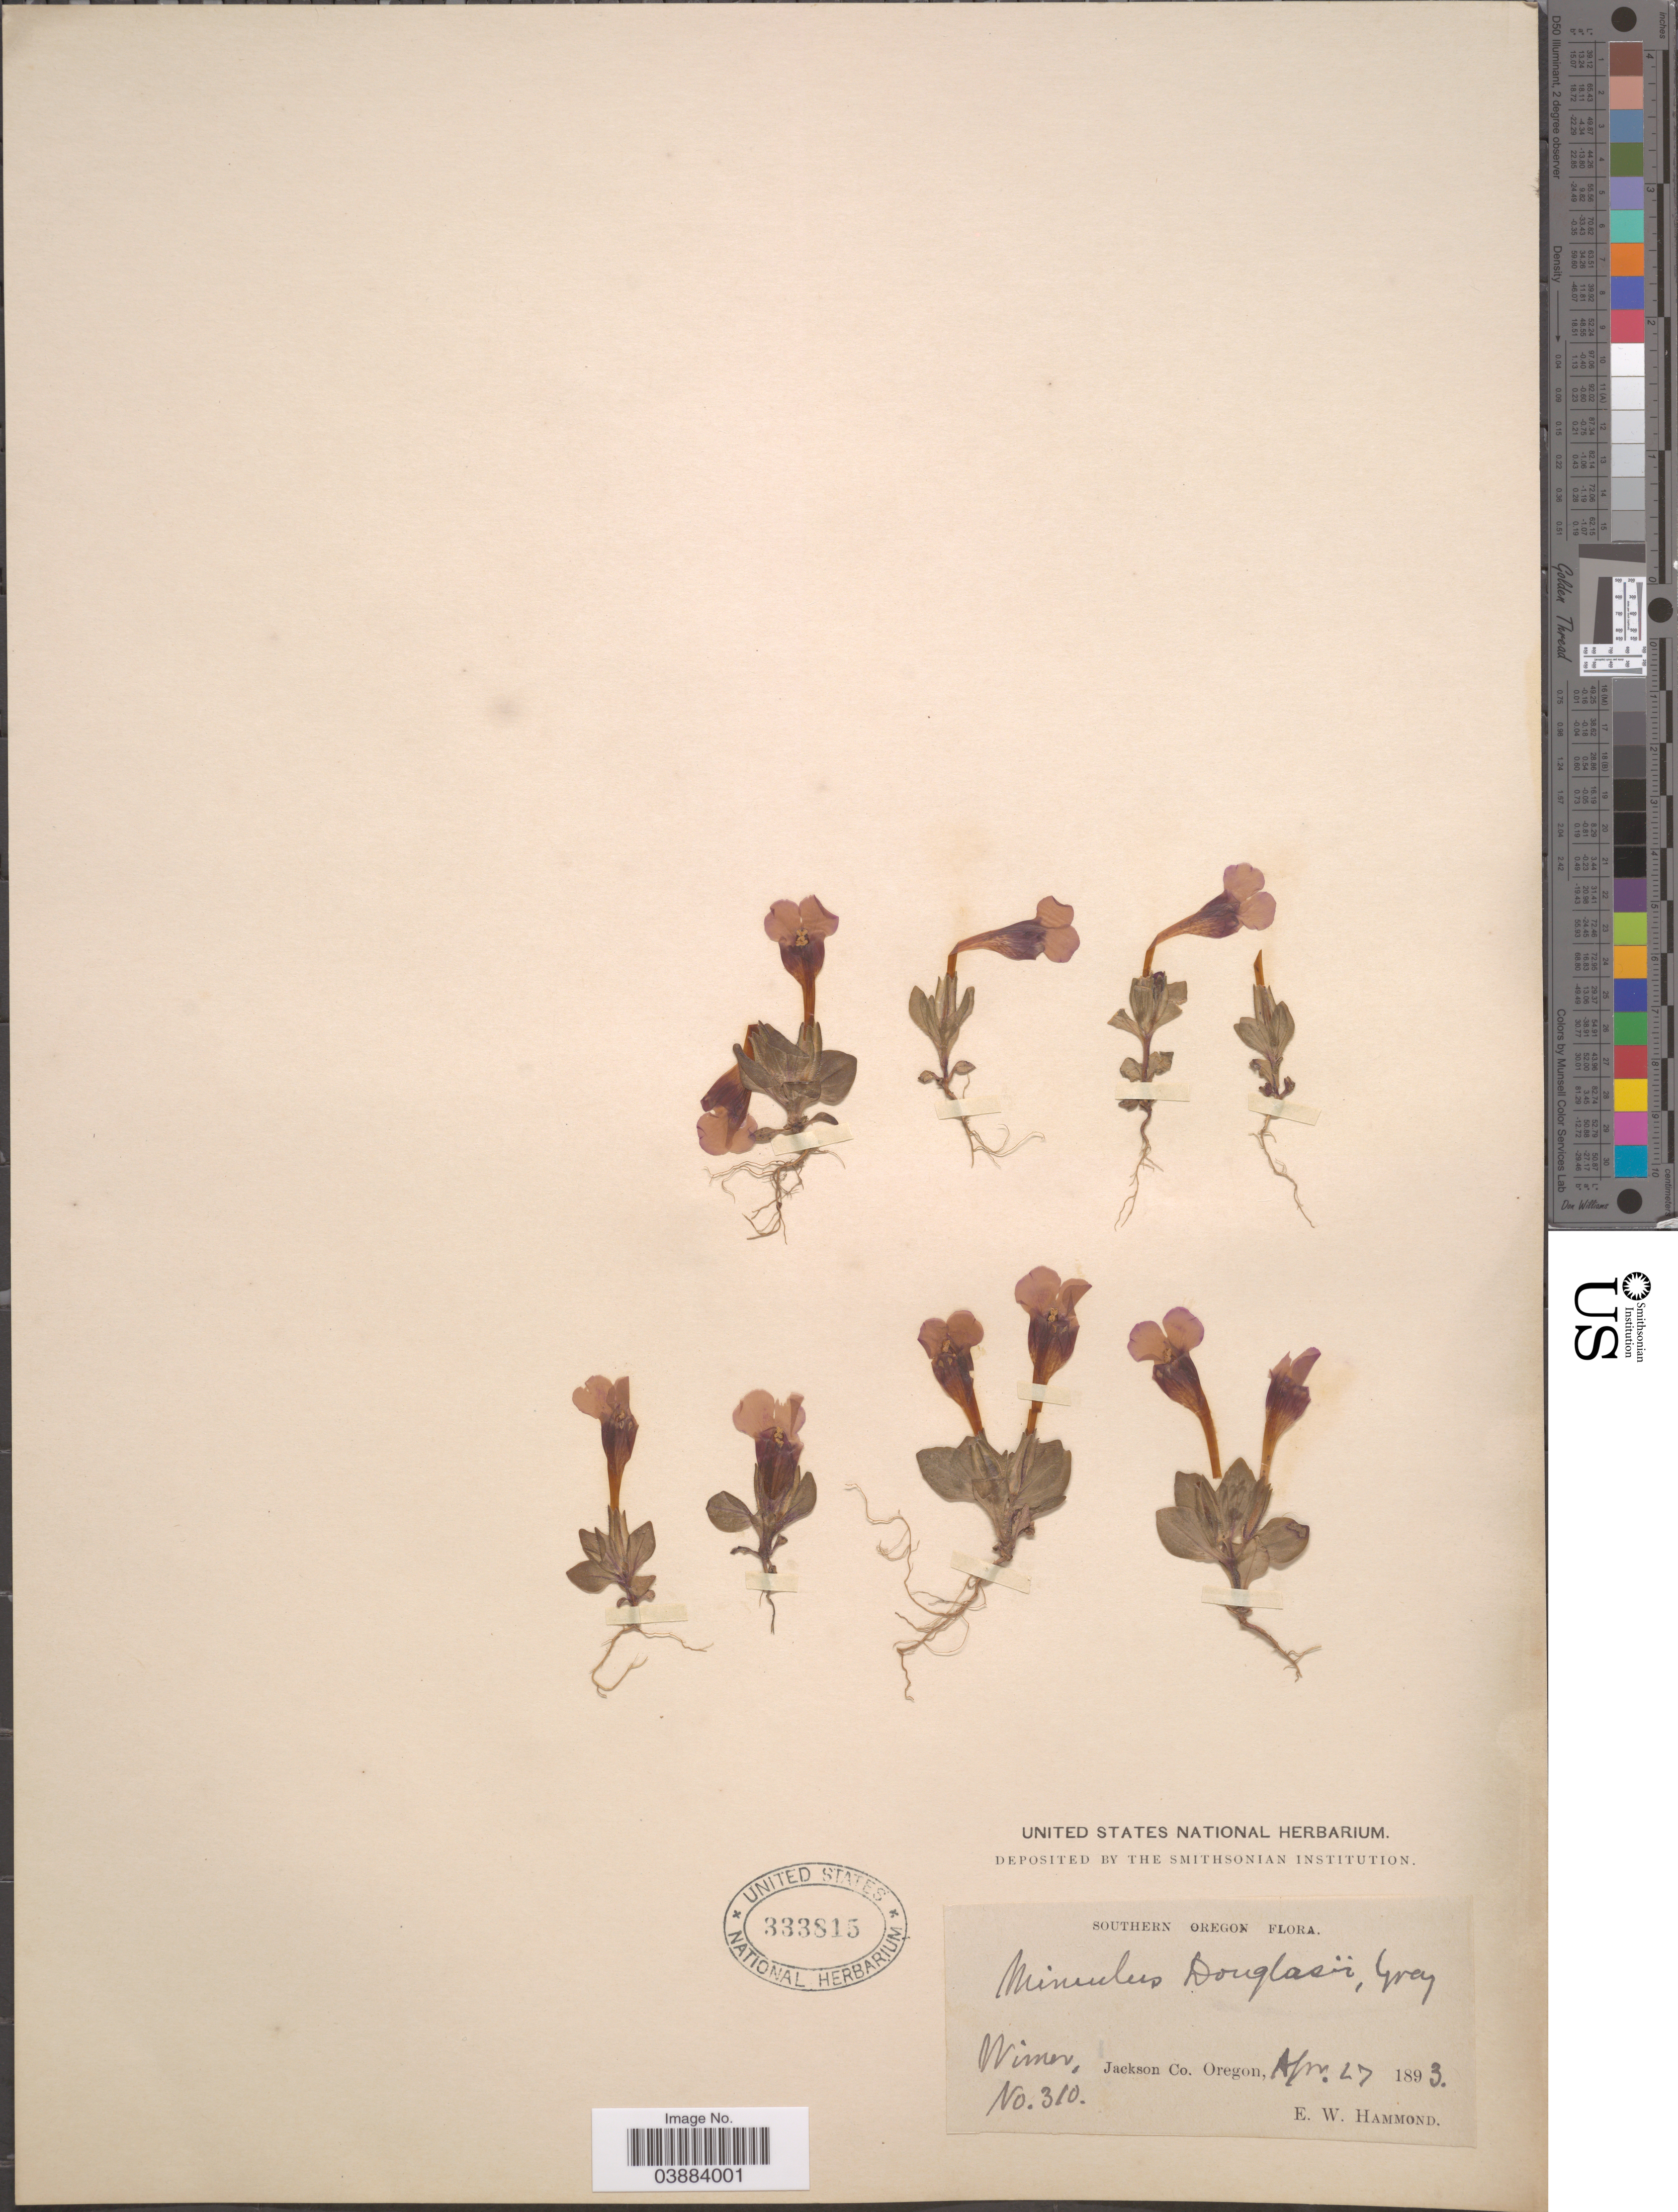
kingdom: Plantae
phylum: Tracheophyta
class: Magnoliopsida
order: Lamiales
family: Phrymaceae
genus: Eunanus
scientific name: Eunanus douglasii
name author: Benth.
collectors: E. Hammond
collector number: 310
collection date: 1893-04-17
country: United States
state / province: Oregon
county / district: Jackson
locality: Southern Oregon. Wimer, Jackson Co.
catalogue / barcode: US 333815